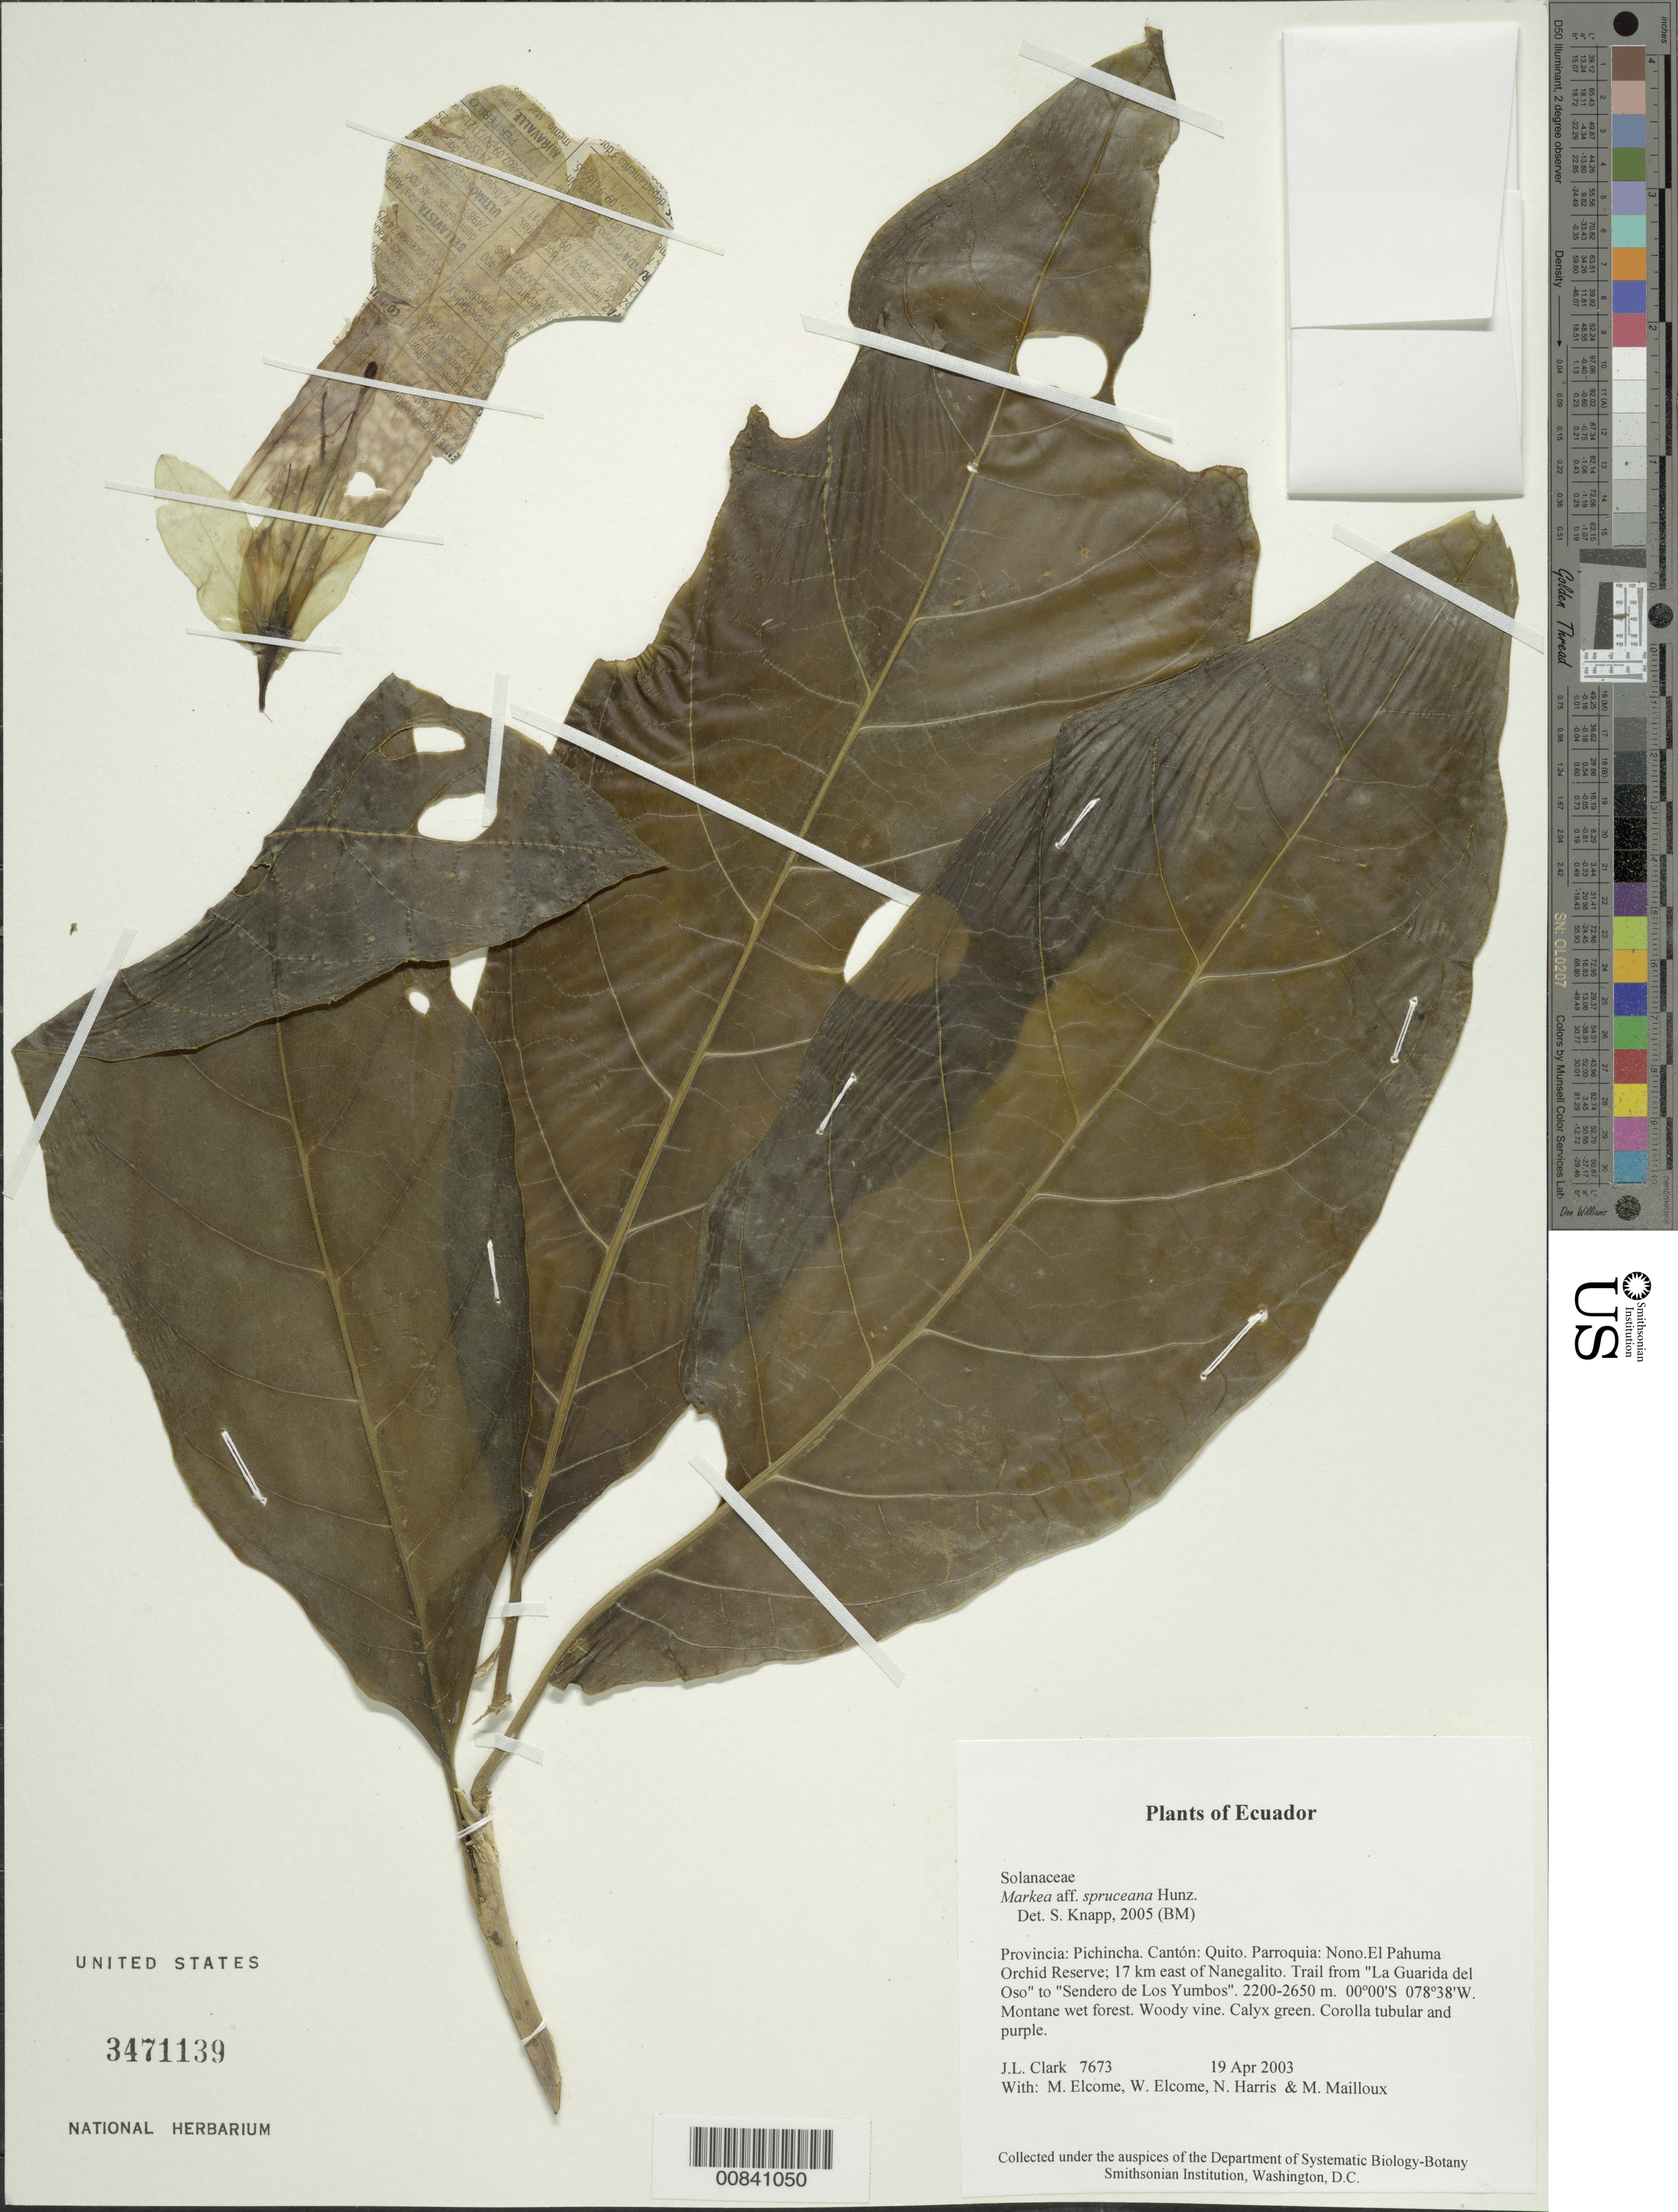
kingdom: Plantae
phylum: Tracheophyta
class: Magnoliopsida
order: Solanales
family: Solanaceae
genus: Markea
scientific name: Markea spruceana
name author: Hunz.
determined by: Knapp, S. D.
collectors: J. L. Clark, M. Elcome, W. Elcome, N. Harris & M. Mailloux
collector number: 7673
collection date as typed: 19 Apr 2003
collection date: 2003-04-19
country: Ecuador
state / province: Pichincha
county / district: Quito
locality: Parroquia: Nono.El Pahuma Orchid Reserve; 17 km east of Nanegalito. Trail from "La Guarida del Oso" to "Sendero de Los Yumbos"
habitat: Montane wet forest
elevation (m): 2200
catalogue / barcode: US 3471139